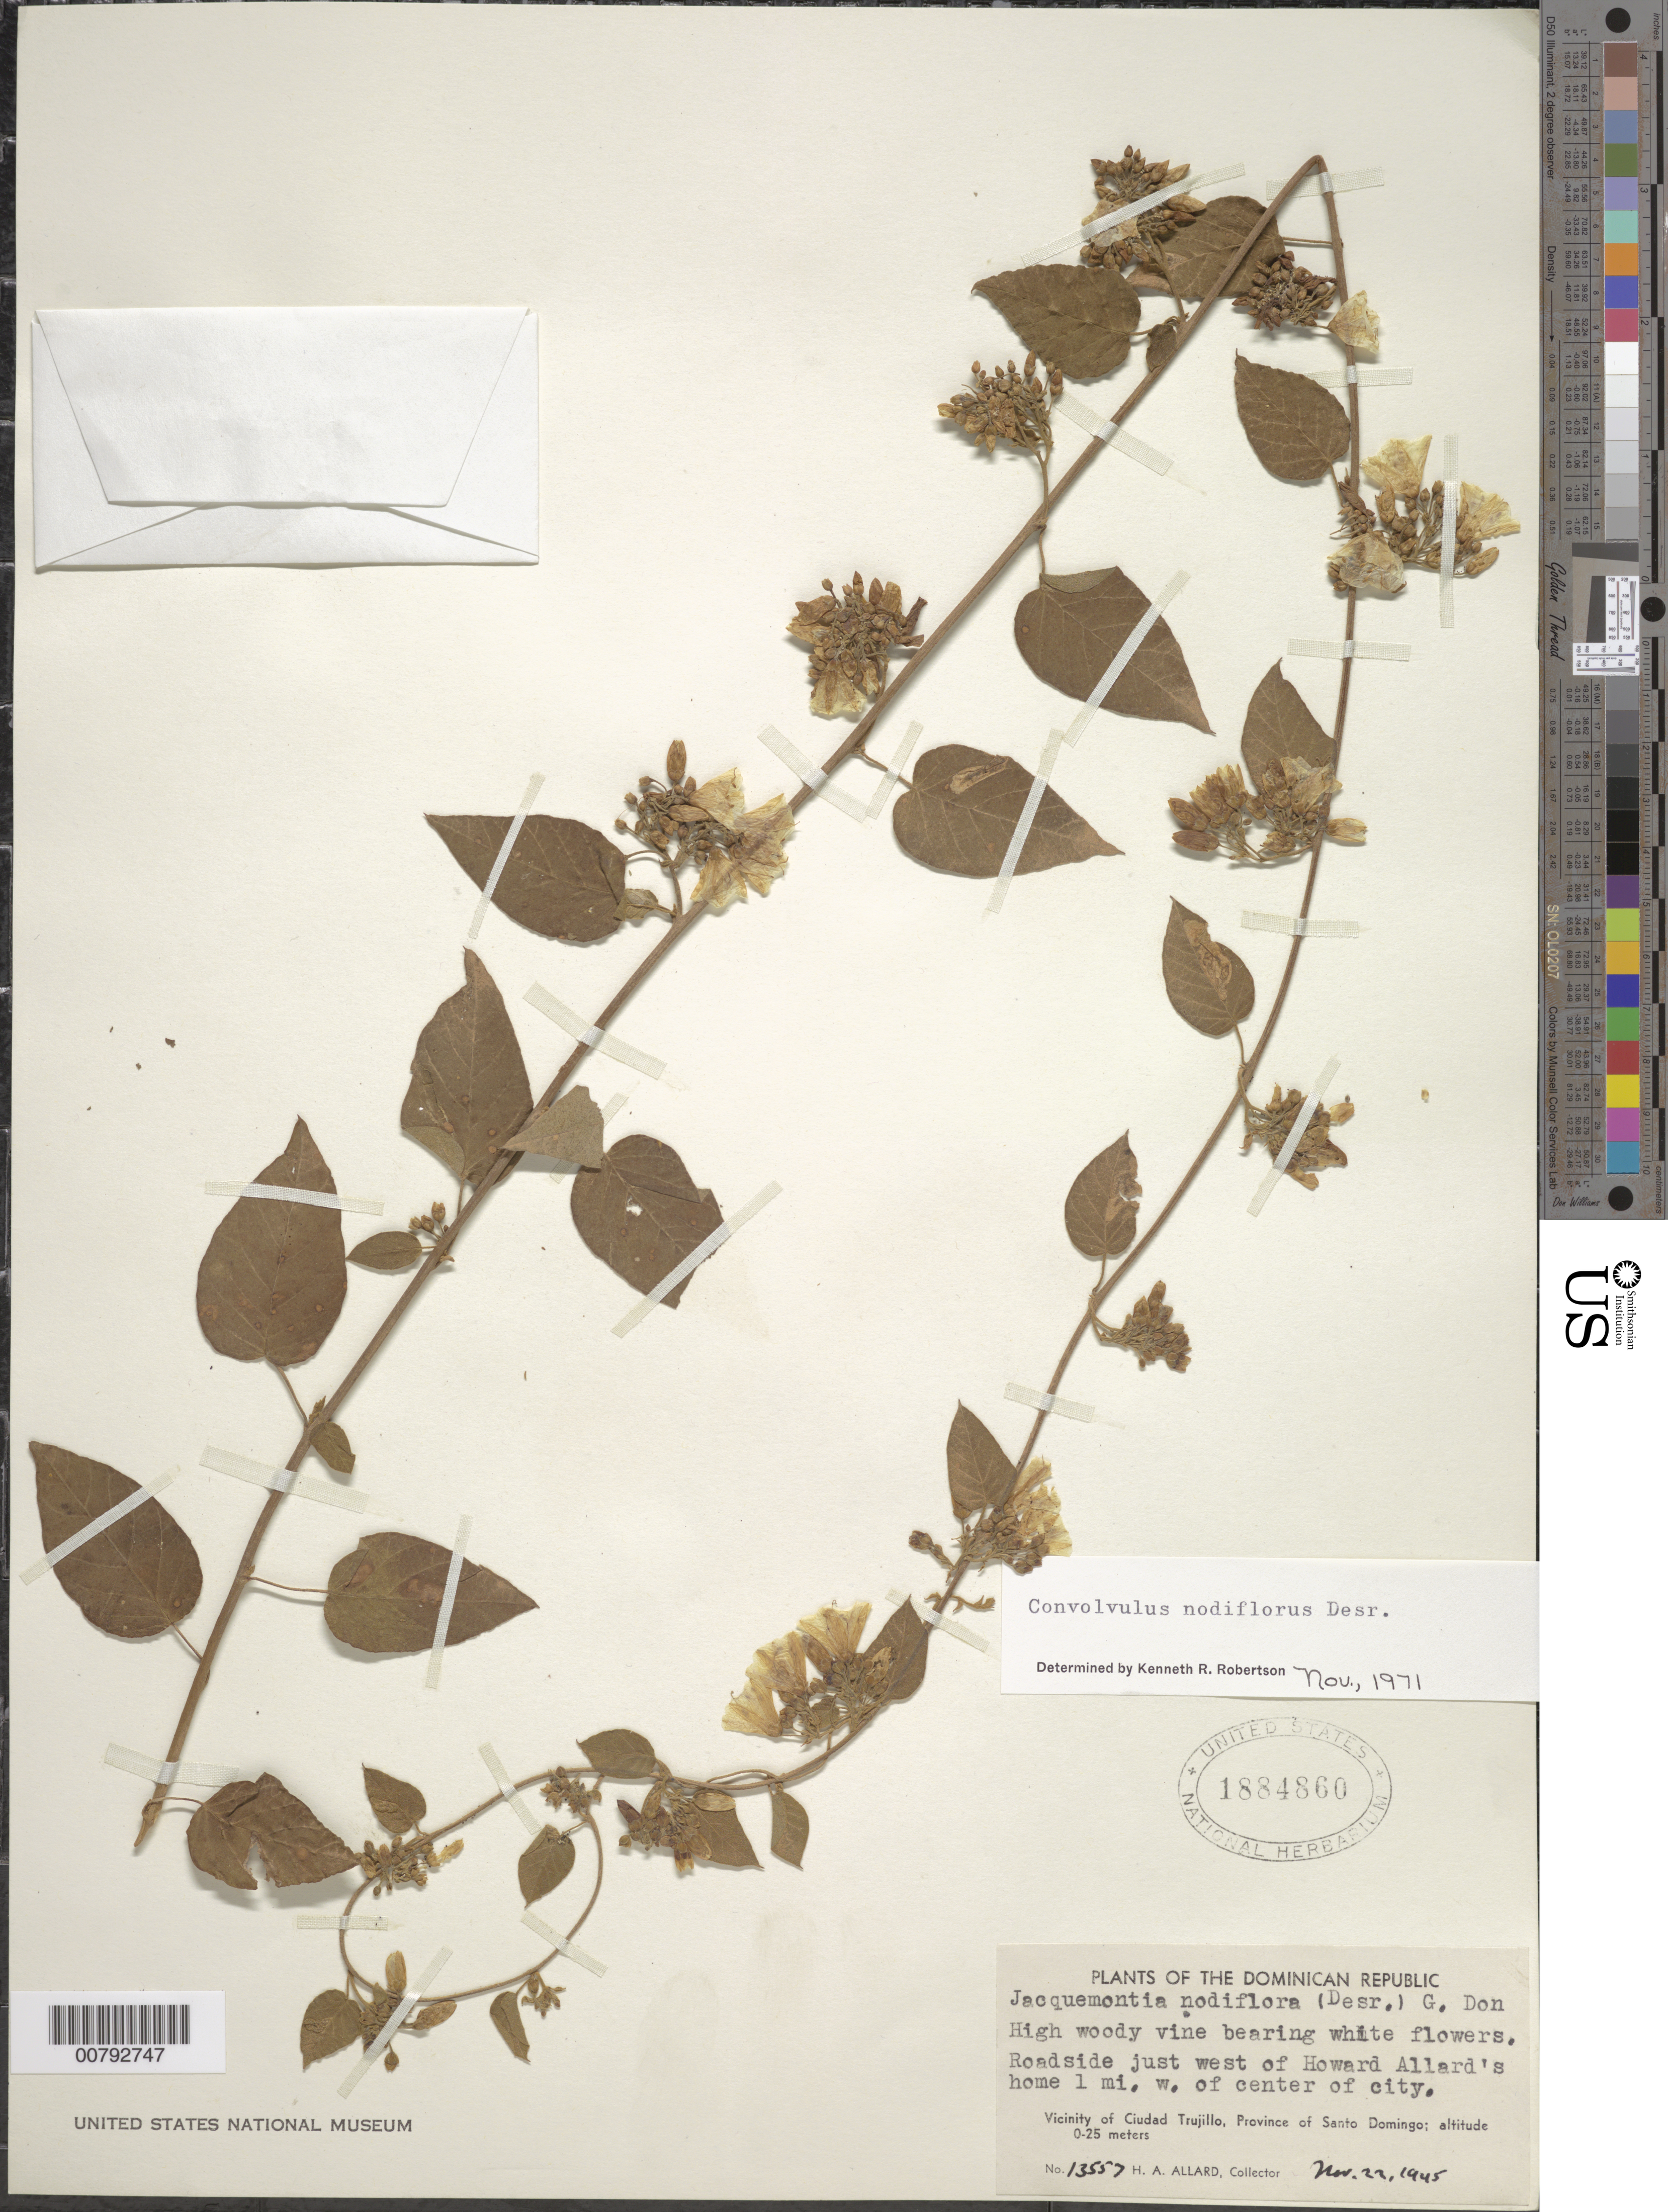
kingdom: Plantae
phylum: Tracheophyta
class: Magnoliopsida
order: Solanales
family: Convolvulaceae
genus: Convolvulus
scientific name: Convolvulus nodiflorus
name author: Desr.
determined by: Robertson, K. R.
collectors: H. A. Allard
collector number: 13557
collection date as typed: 22 Nov 1945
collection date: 1945-11-22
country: Dominican Republic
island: Hispaniola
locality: Province of Santo Domingo, vicinity of Ciudad Trujillo, roadside just west of Howard Allard's home 1 mile w. of center of city.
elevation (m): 0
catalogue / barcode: US 1884860